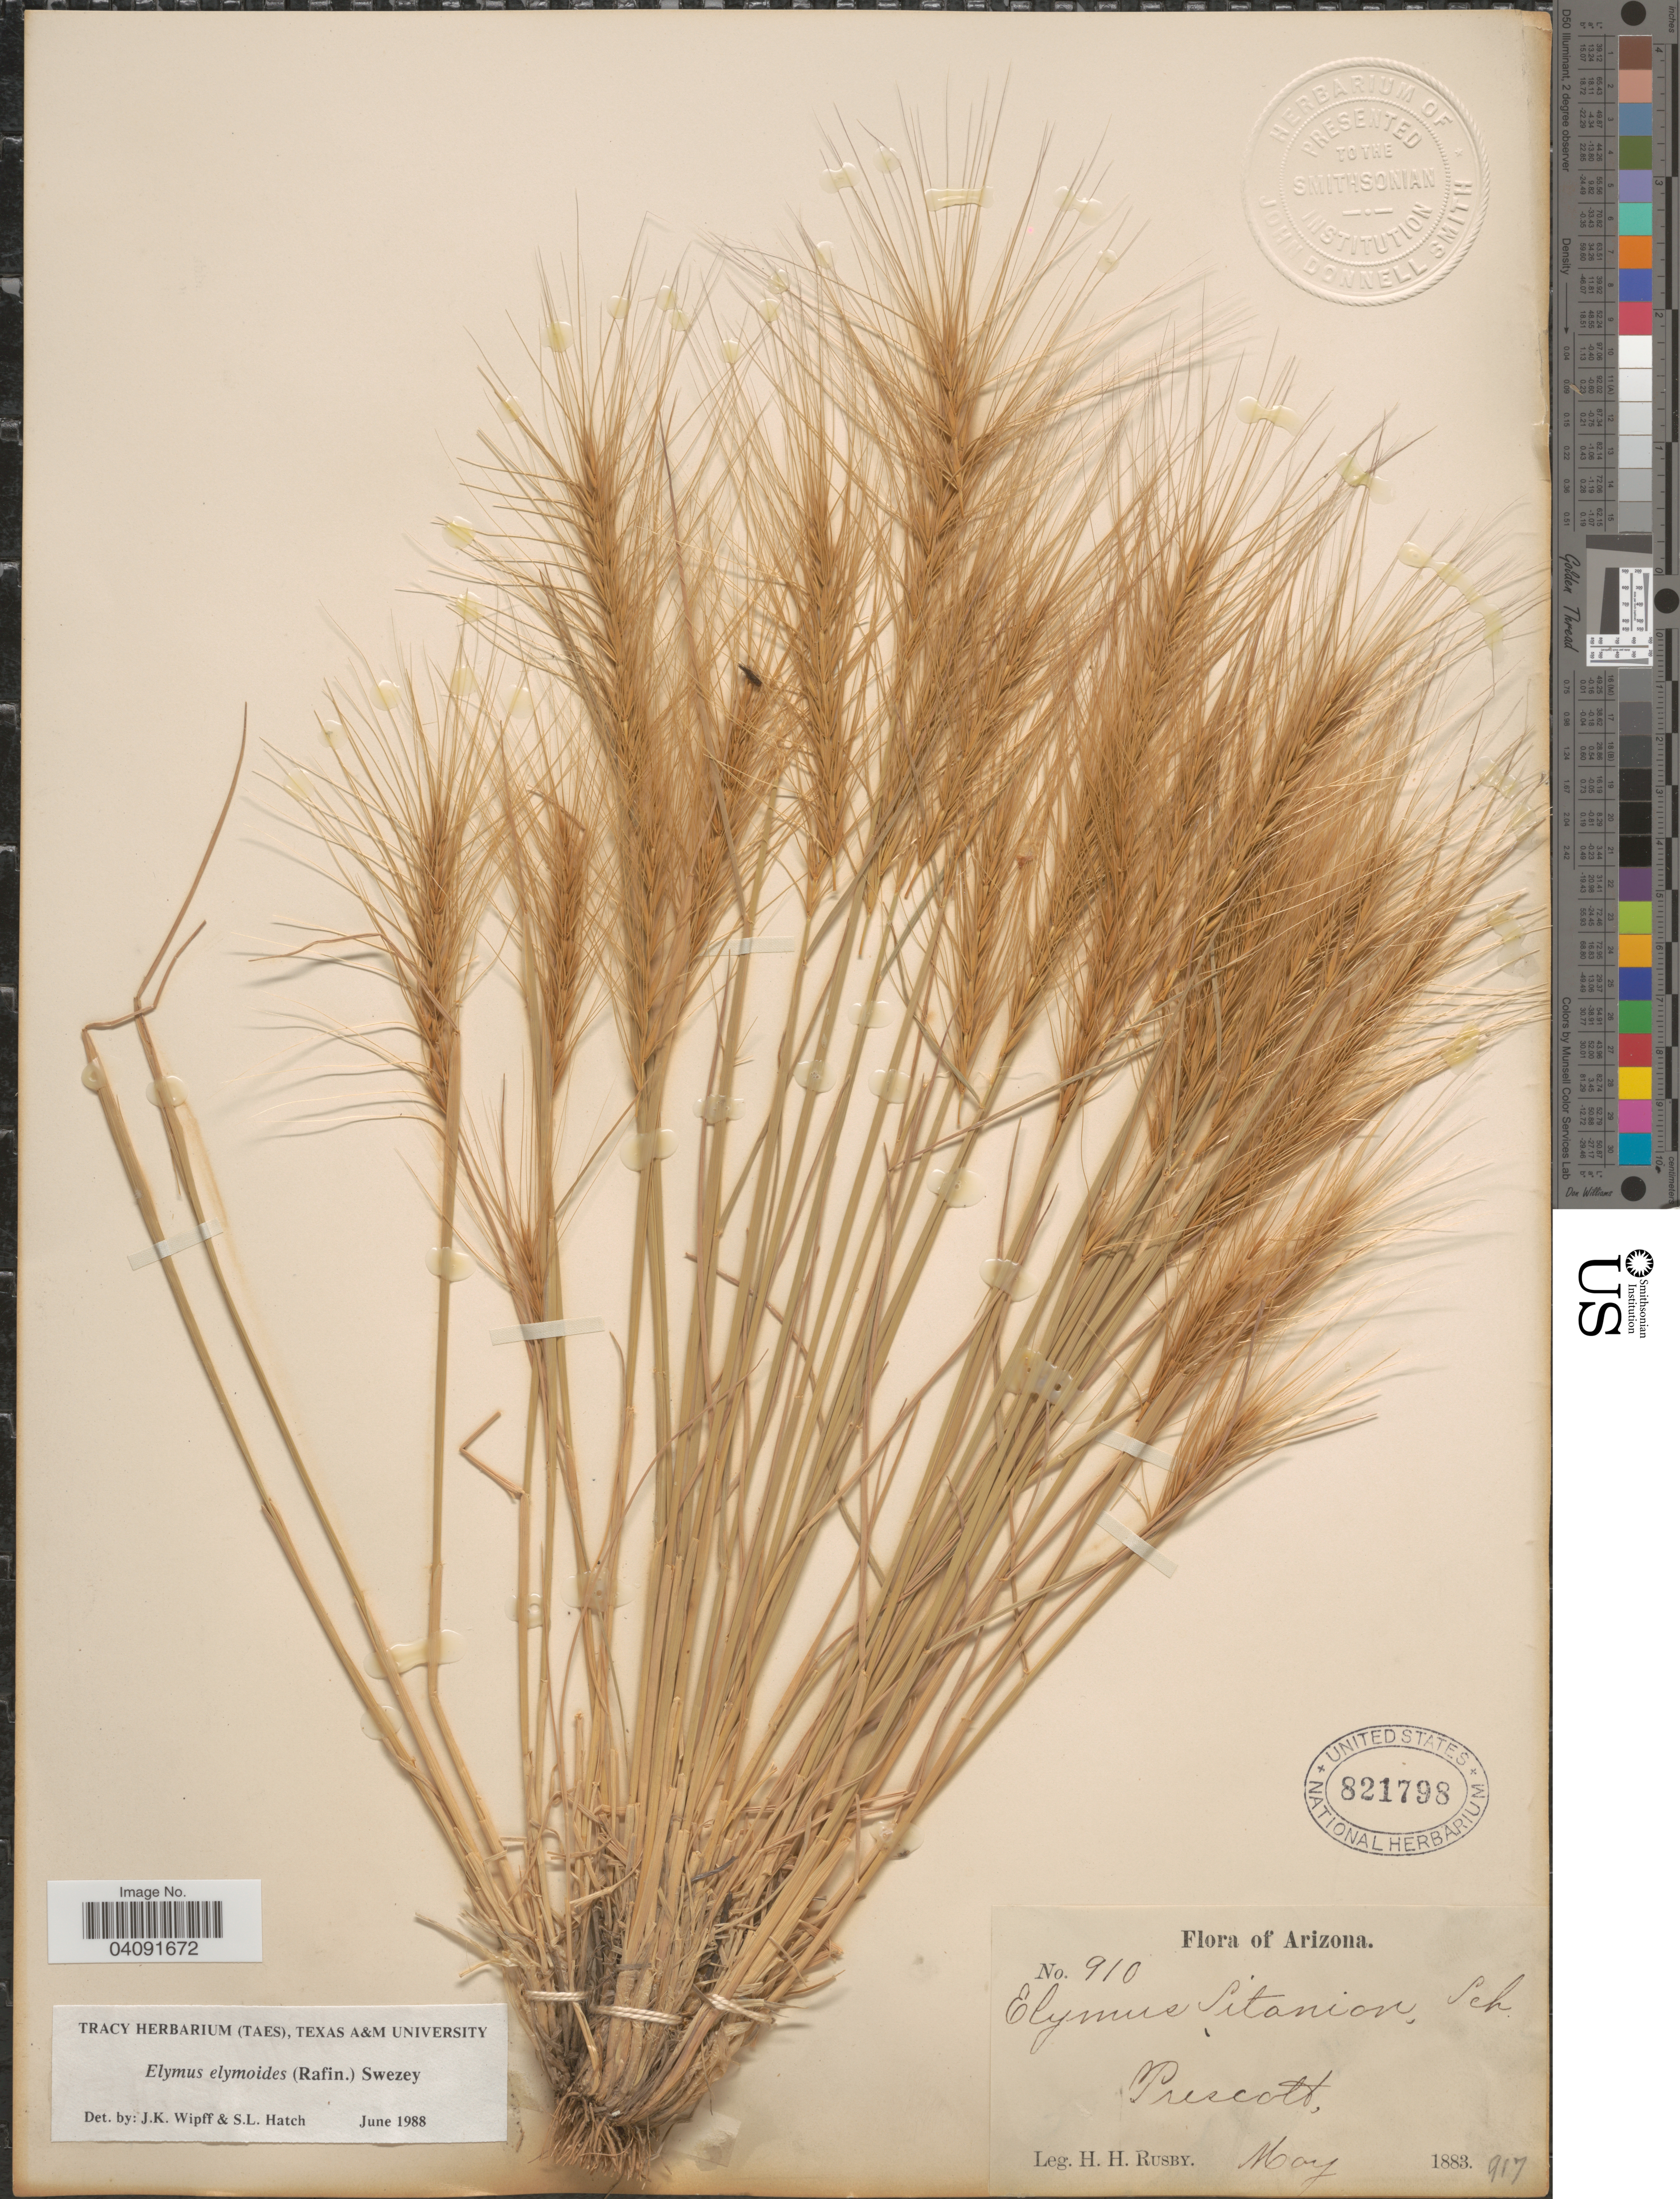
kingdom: Plantae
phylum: Tracheophyta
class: Liliopsida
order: Poales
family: Poaceae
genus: Elymus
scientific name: Elymus elymoides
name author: (Raf.) Swezey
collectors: H. H. Rusby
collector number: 910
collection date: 1883-05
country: United States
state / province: Arizona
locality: Prescott.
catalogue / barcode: US 821798